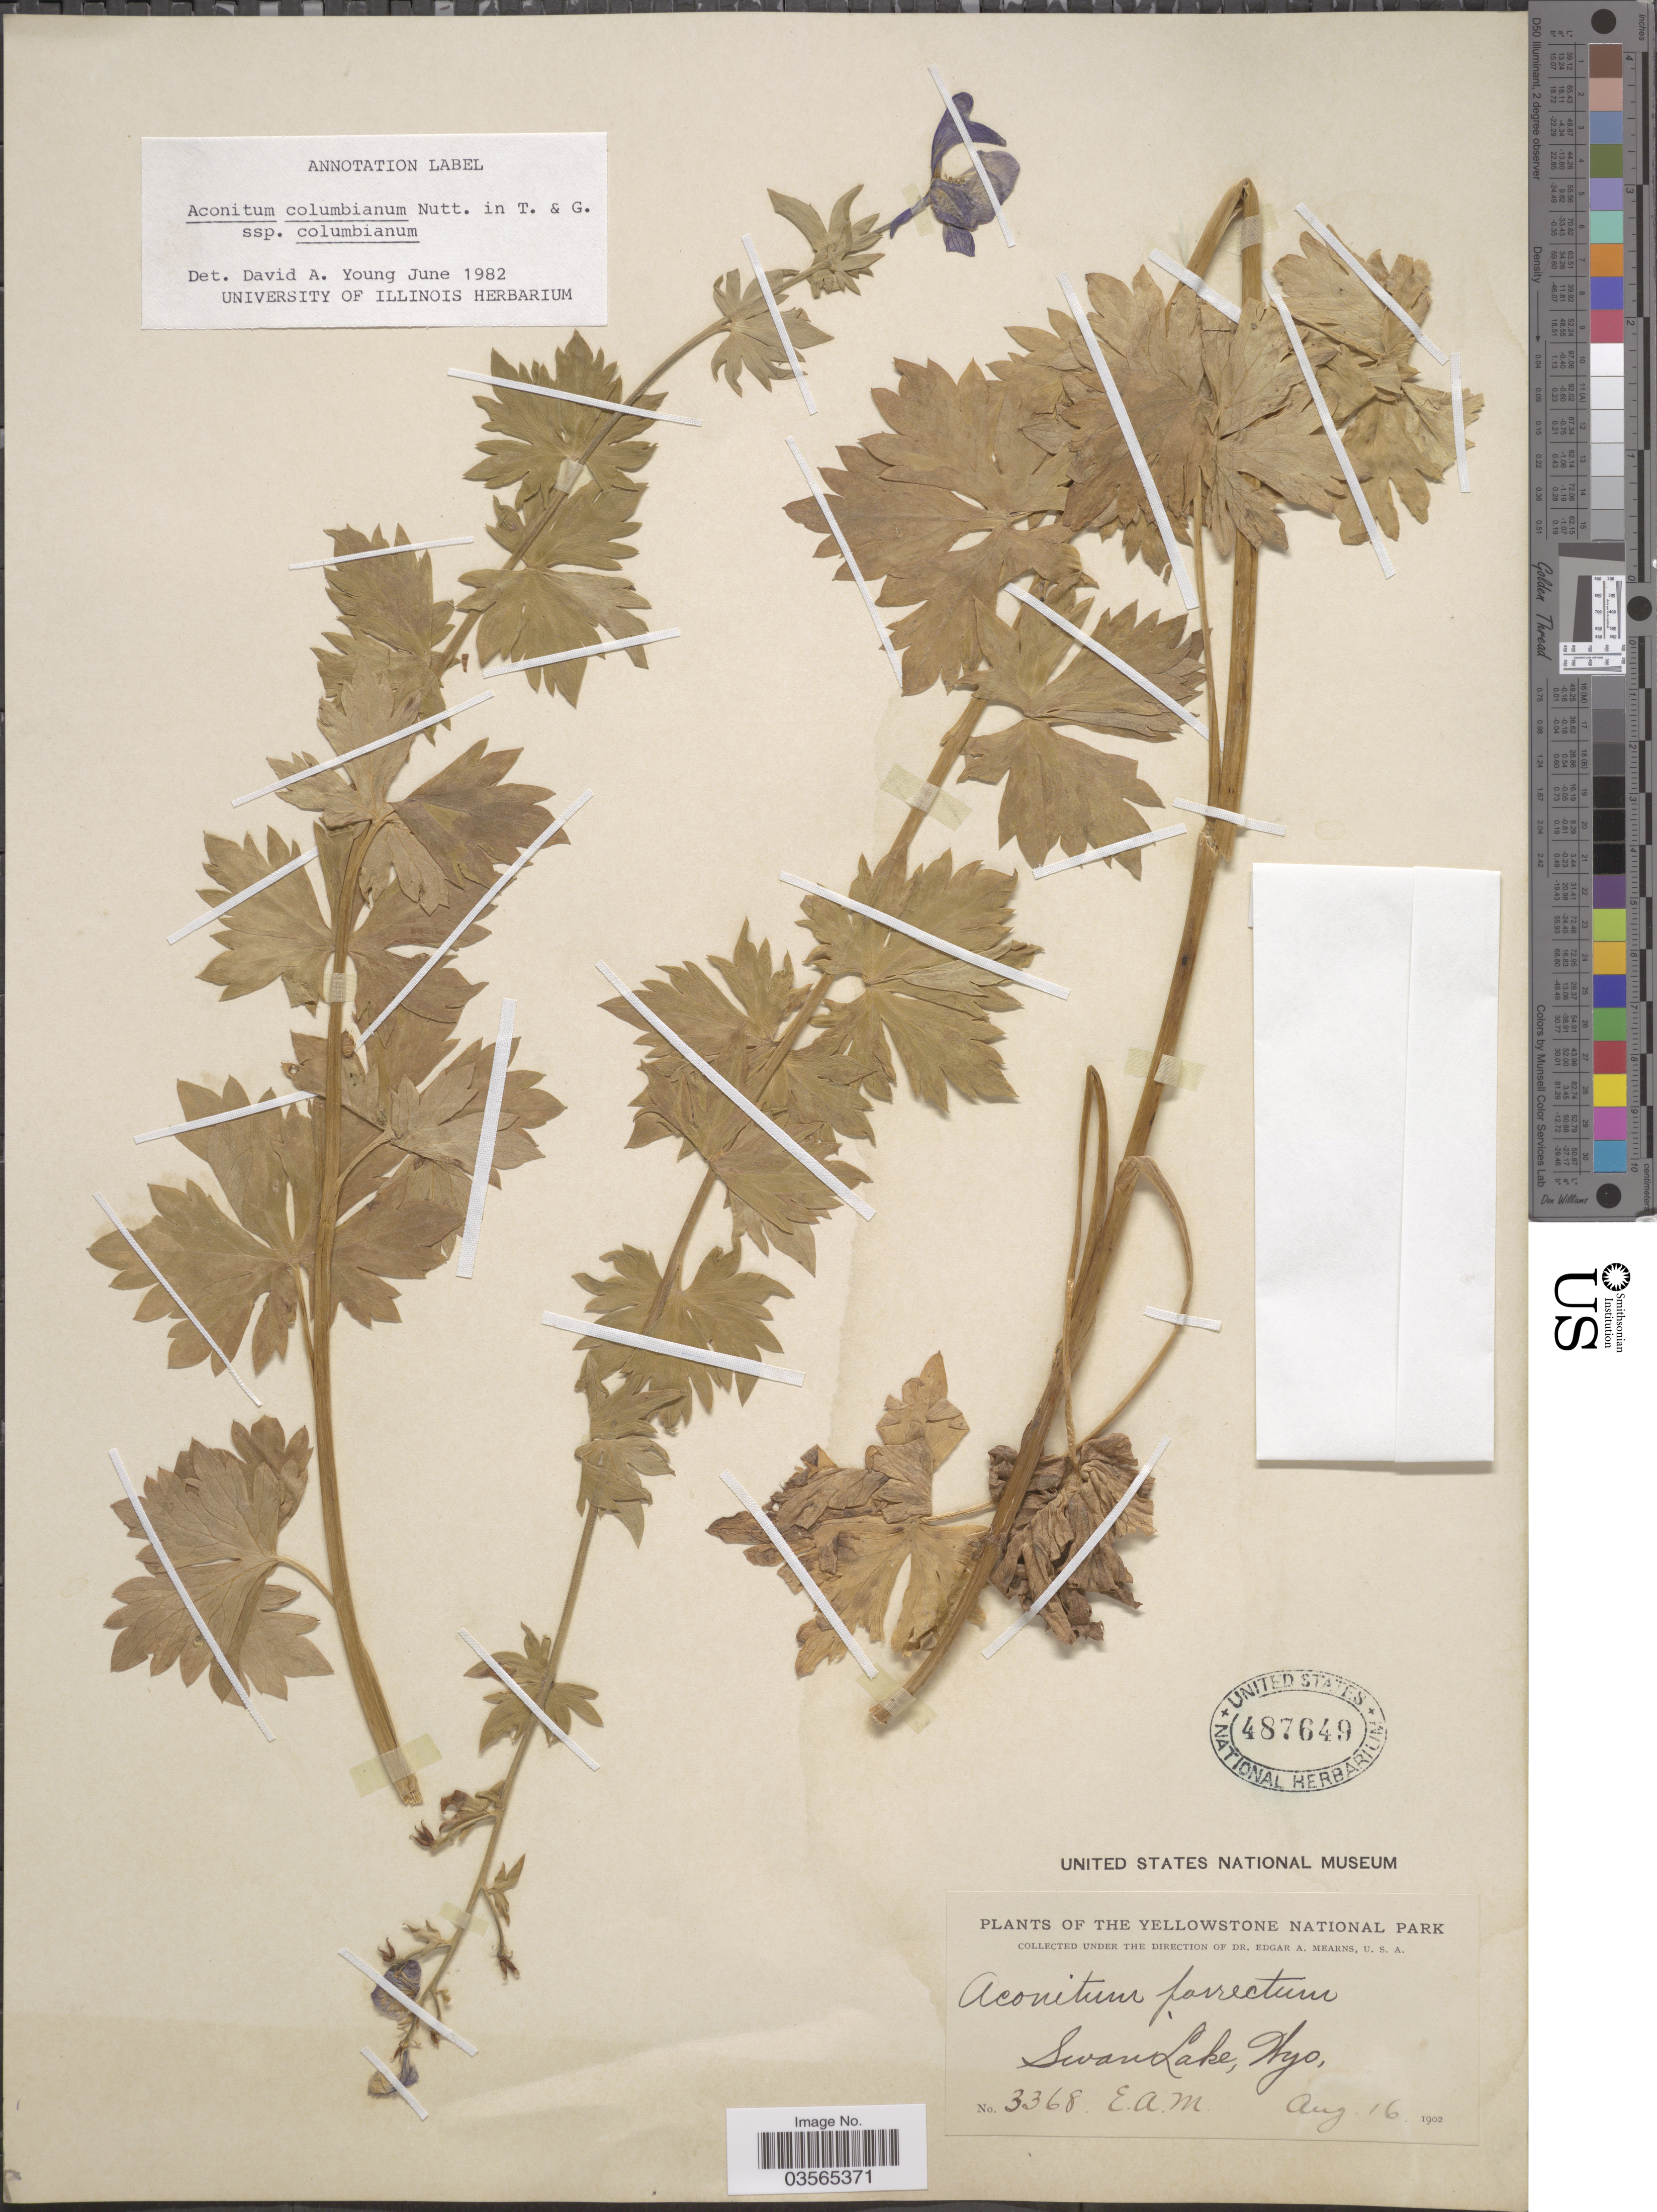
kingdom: Plantae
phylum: Tracheophyta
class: Magnoliopsida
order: Ranunculales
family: Ranunculaceae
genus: Aconitum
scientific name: Aconitum columbianum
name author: Nutt.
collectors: E. A. Mearns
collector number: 3368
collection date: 1902-08-16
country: United States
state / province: Wyoming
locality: The Yellowstone National Park. Swan Lake.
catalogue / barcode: US 487649